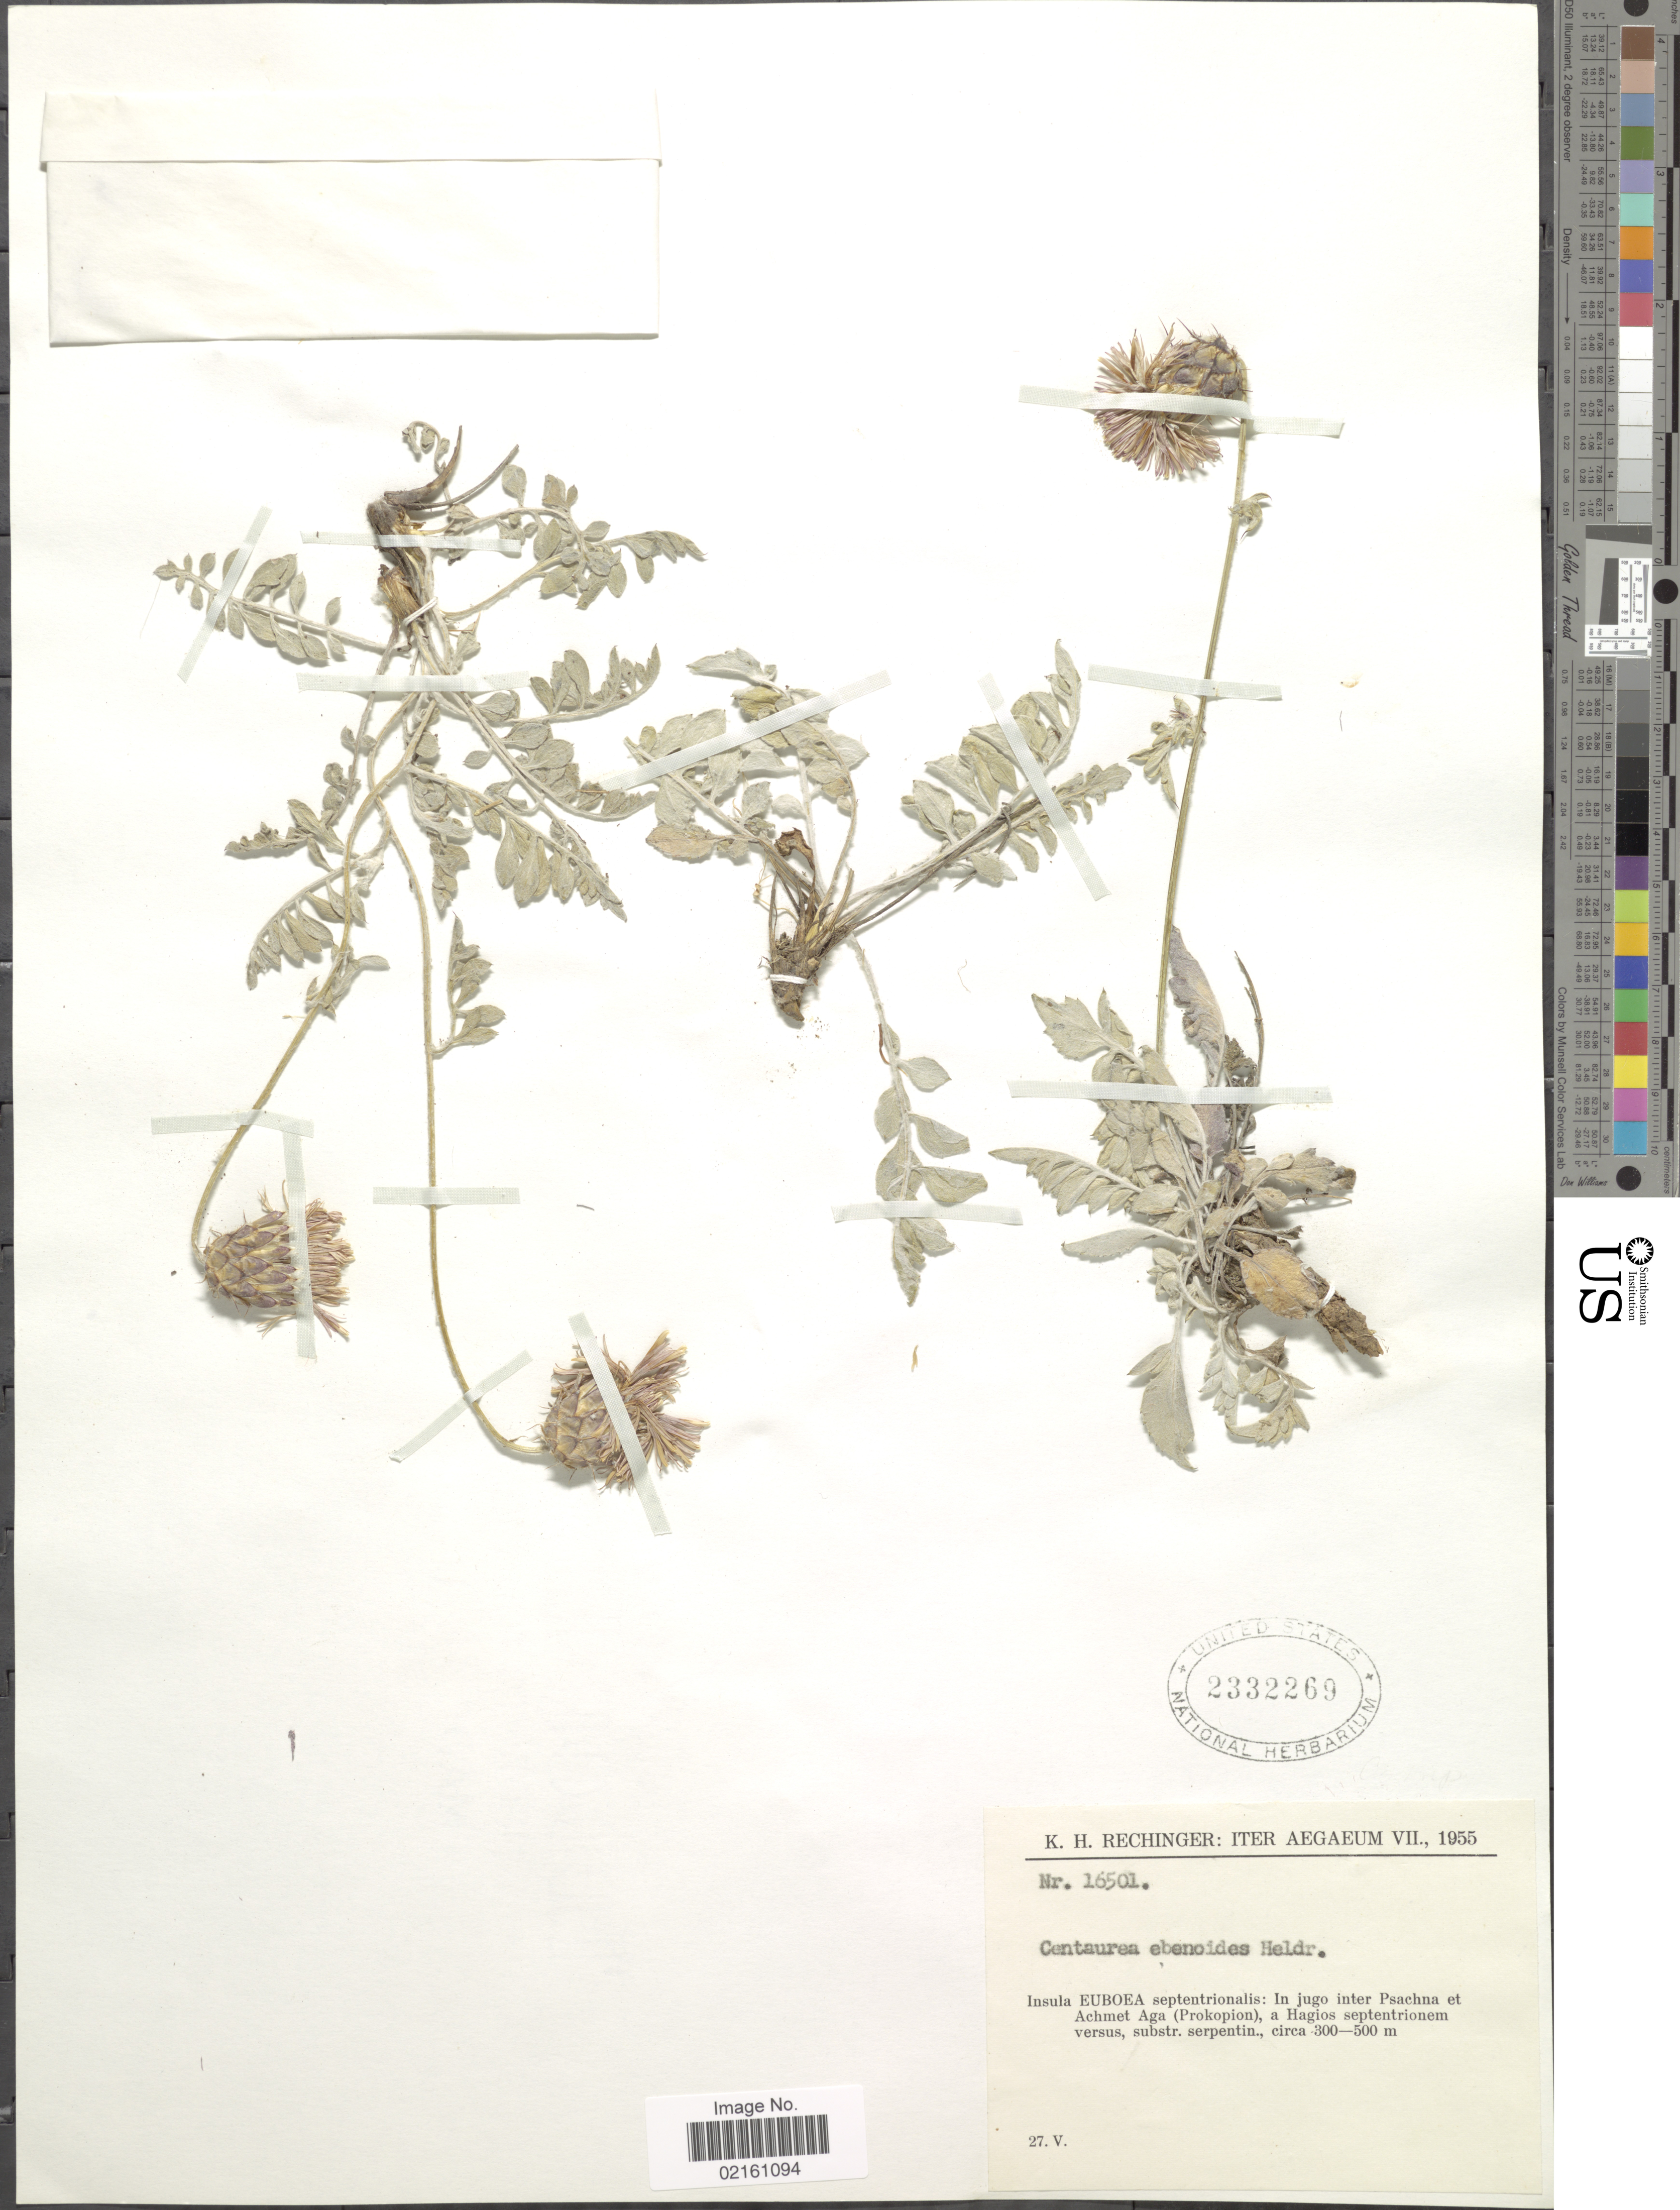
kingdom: Plantae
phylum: Tracheophyta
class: Magnoliopsida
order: Asterales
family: Asteraceae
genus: Centaurea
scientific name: Centaurea ebenoides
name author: Heldr.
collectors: K. H. Rechinger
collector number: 16501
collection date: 1955-05-27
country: Greece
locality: Aegaeum, Insula Euboea septentrionalis, inter Psachna et Achmet Aga (Prokopion), a Hagios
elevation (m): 300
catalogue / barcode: US 2332269